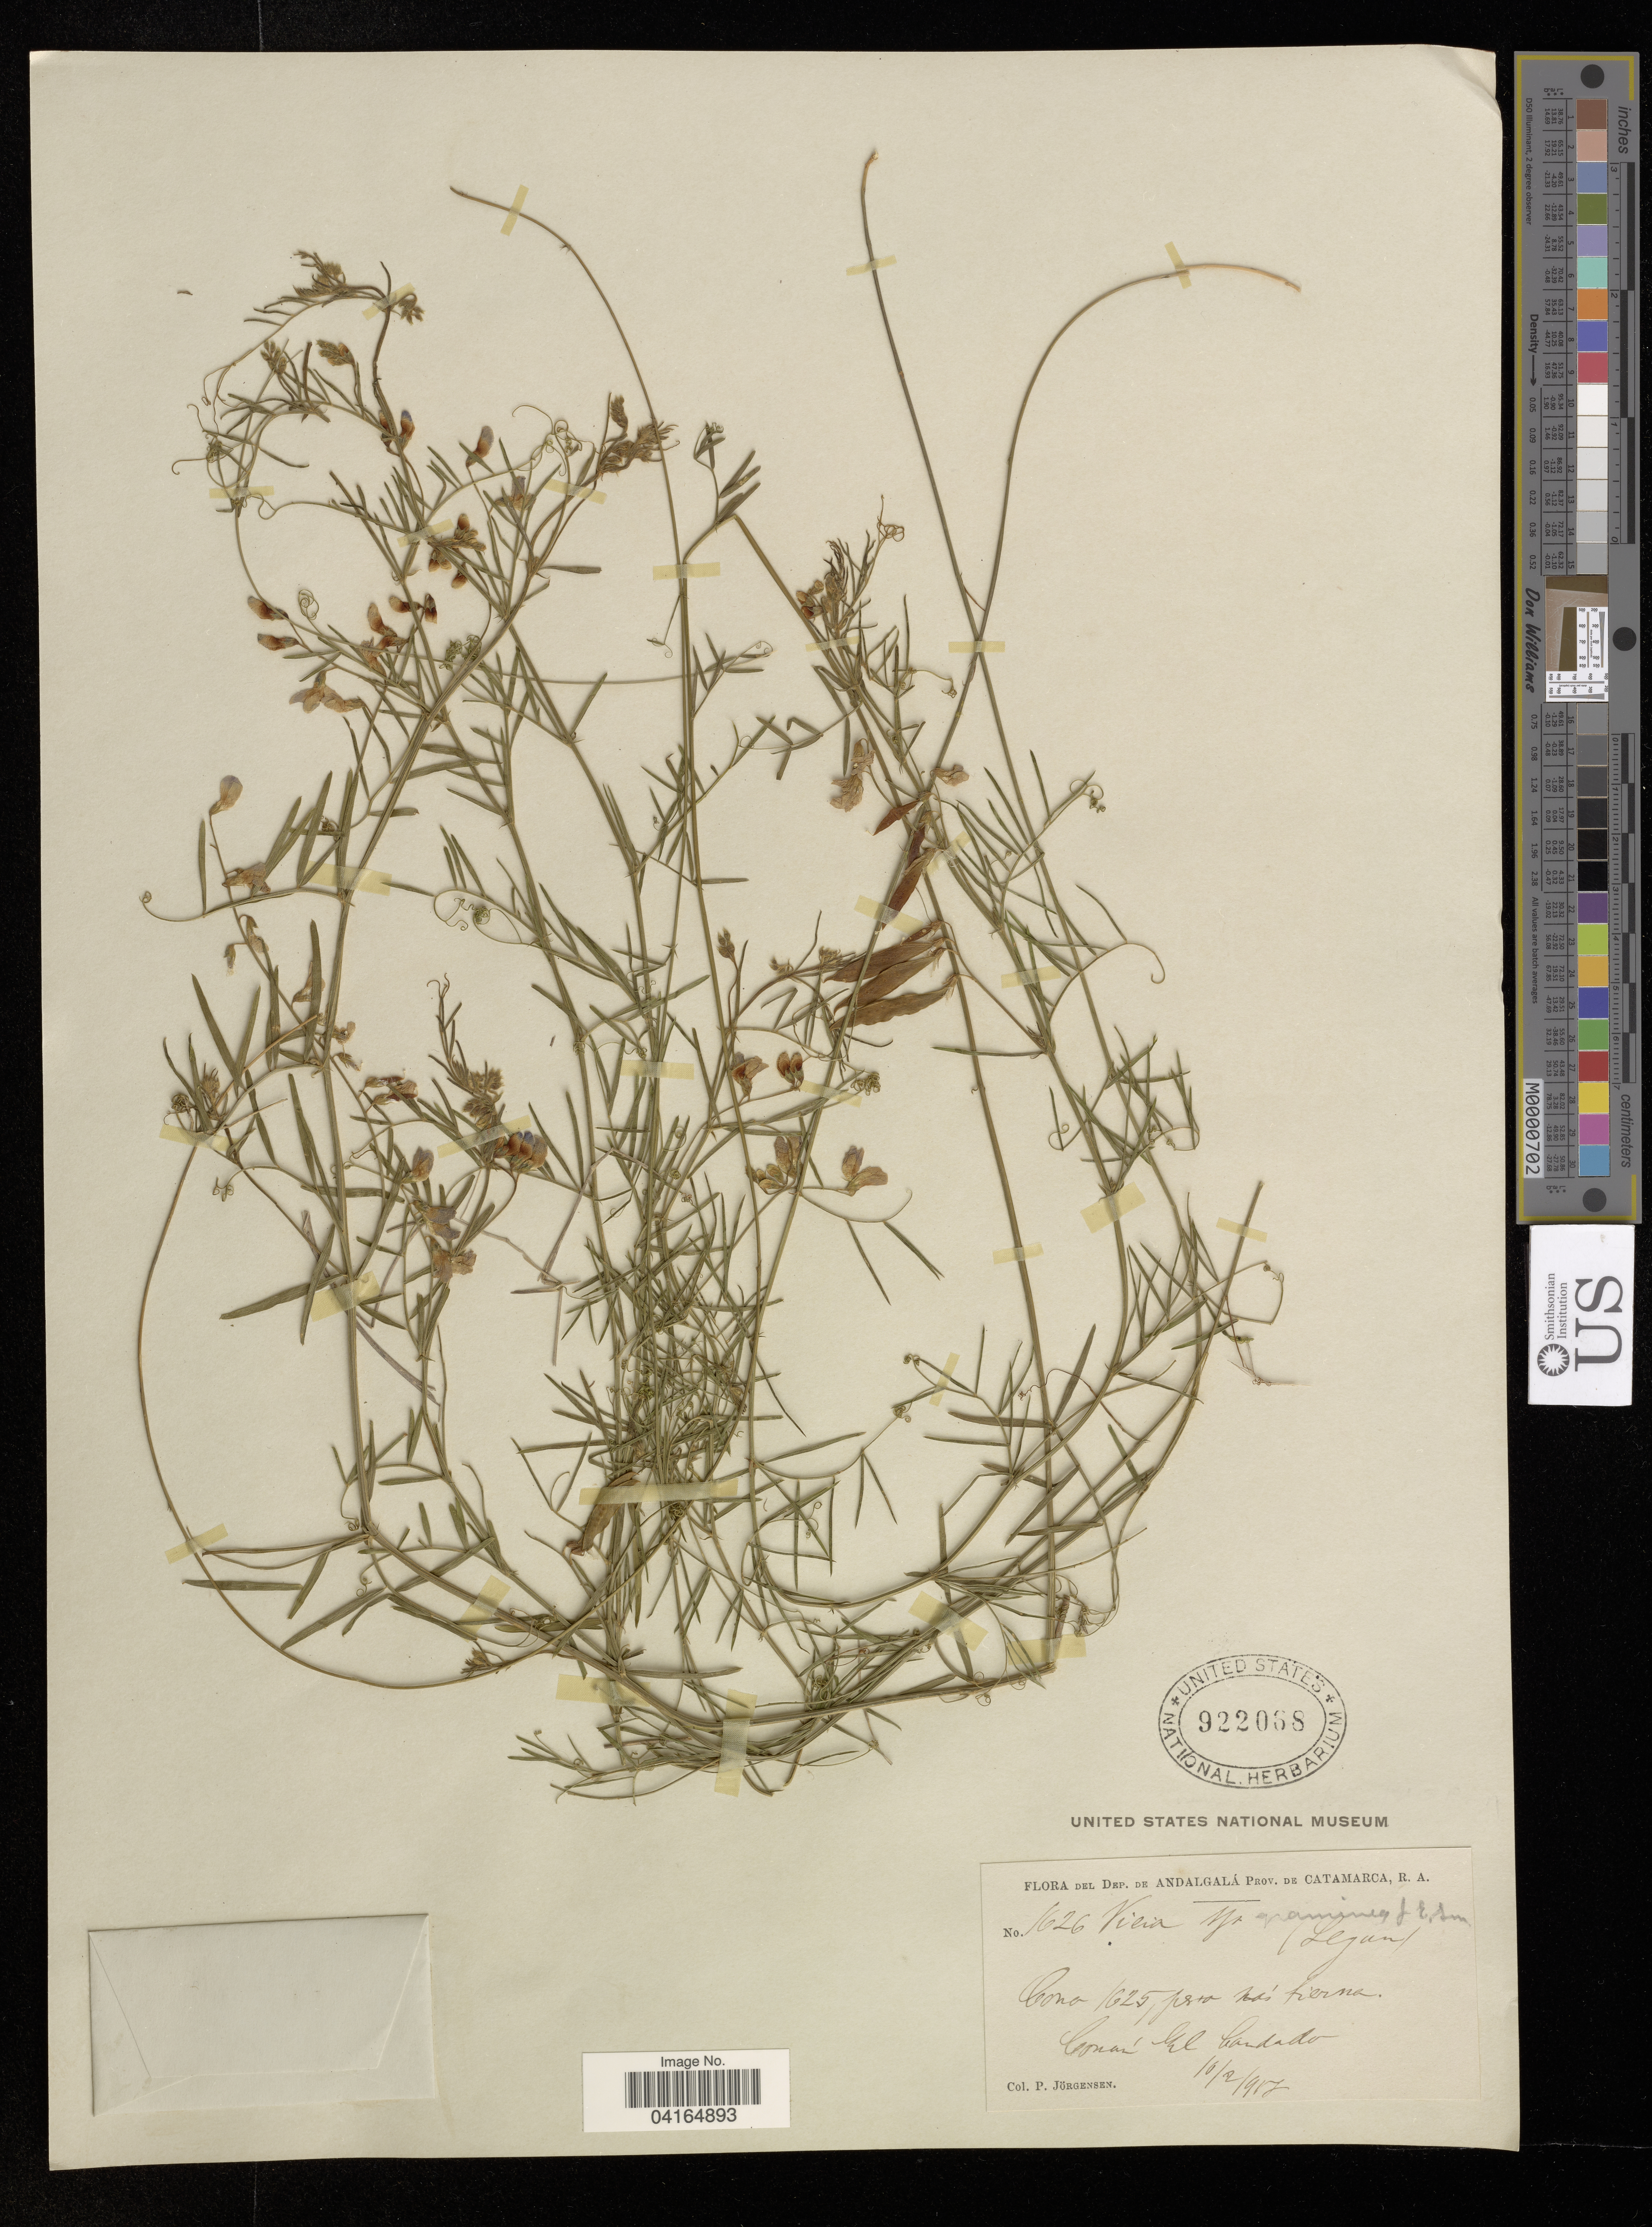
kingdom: Plantae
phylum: Tracheophyta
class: Magnoliopsida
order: Fabales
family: Fabaceae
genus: Vicia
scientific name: Vicia graminea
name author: Sm.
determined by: Hechenleitner, Paulina, RBG Edinburgh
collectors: P. Jörgensen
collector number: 1626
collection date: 1917-02-10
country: Argentina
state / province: Catamarca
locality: Dep. de Andalgalá Prov. de Catamarca, R.A. Comun El Candado.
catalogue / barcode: US 922068